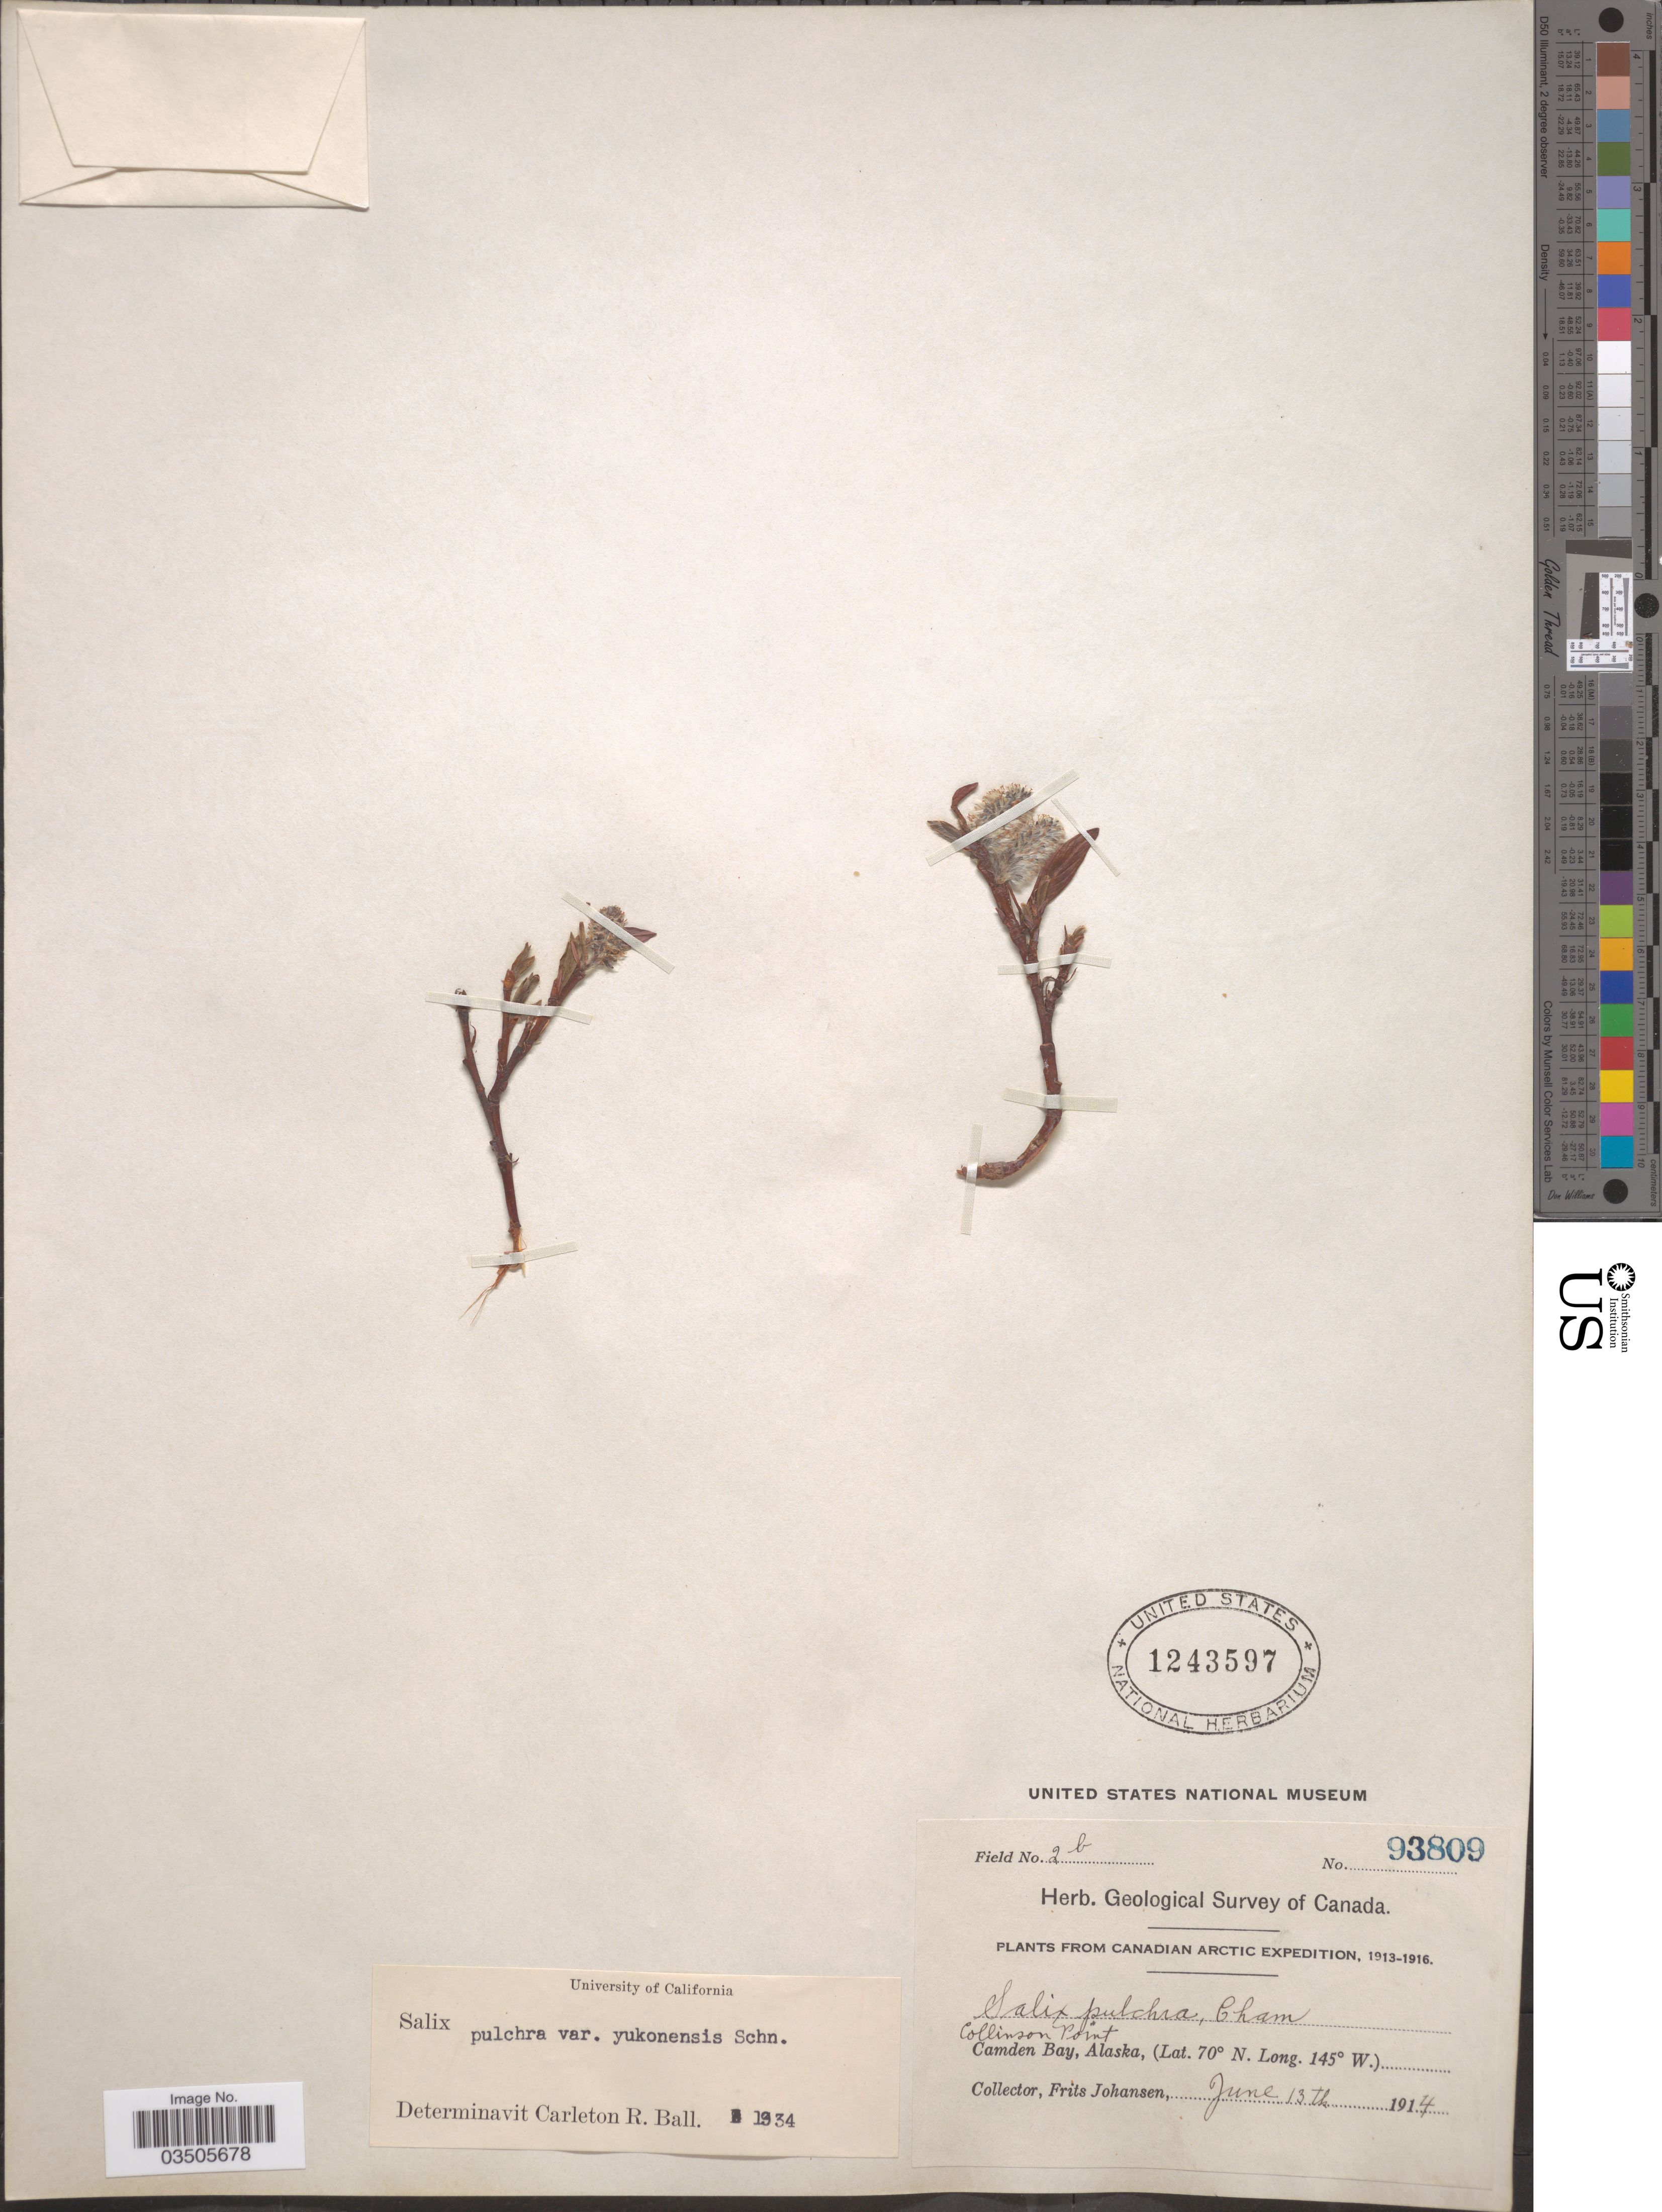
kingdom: Plantae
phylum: Tracheophyta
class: Magnoliopsida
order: Malpighiales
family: Salicaceae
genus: Salix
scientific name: Salix pulchra var. yukonensis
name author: C.K. Schneid.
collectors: F. Johansen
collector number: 93809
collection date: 1914-06-13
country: United States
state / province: Alaska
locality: Canadian Arctic. Collinson Point. Camden Bay.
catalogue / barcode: US 1243597